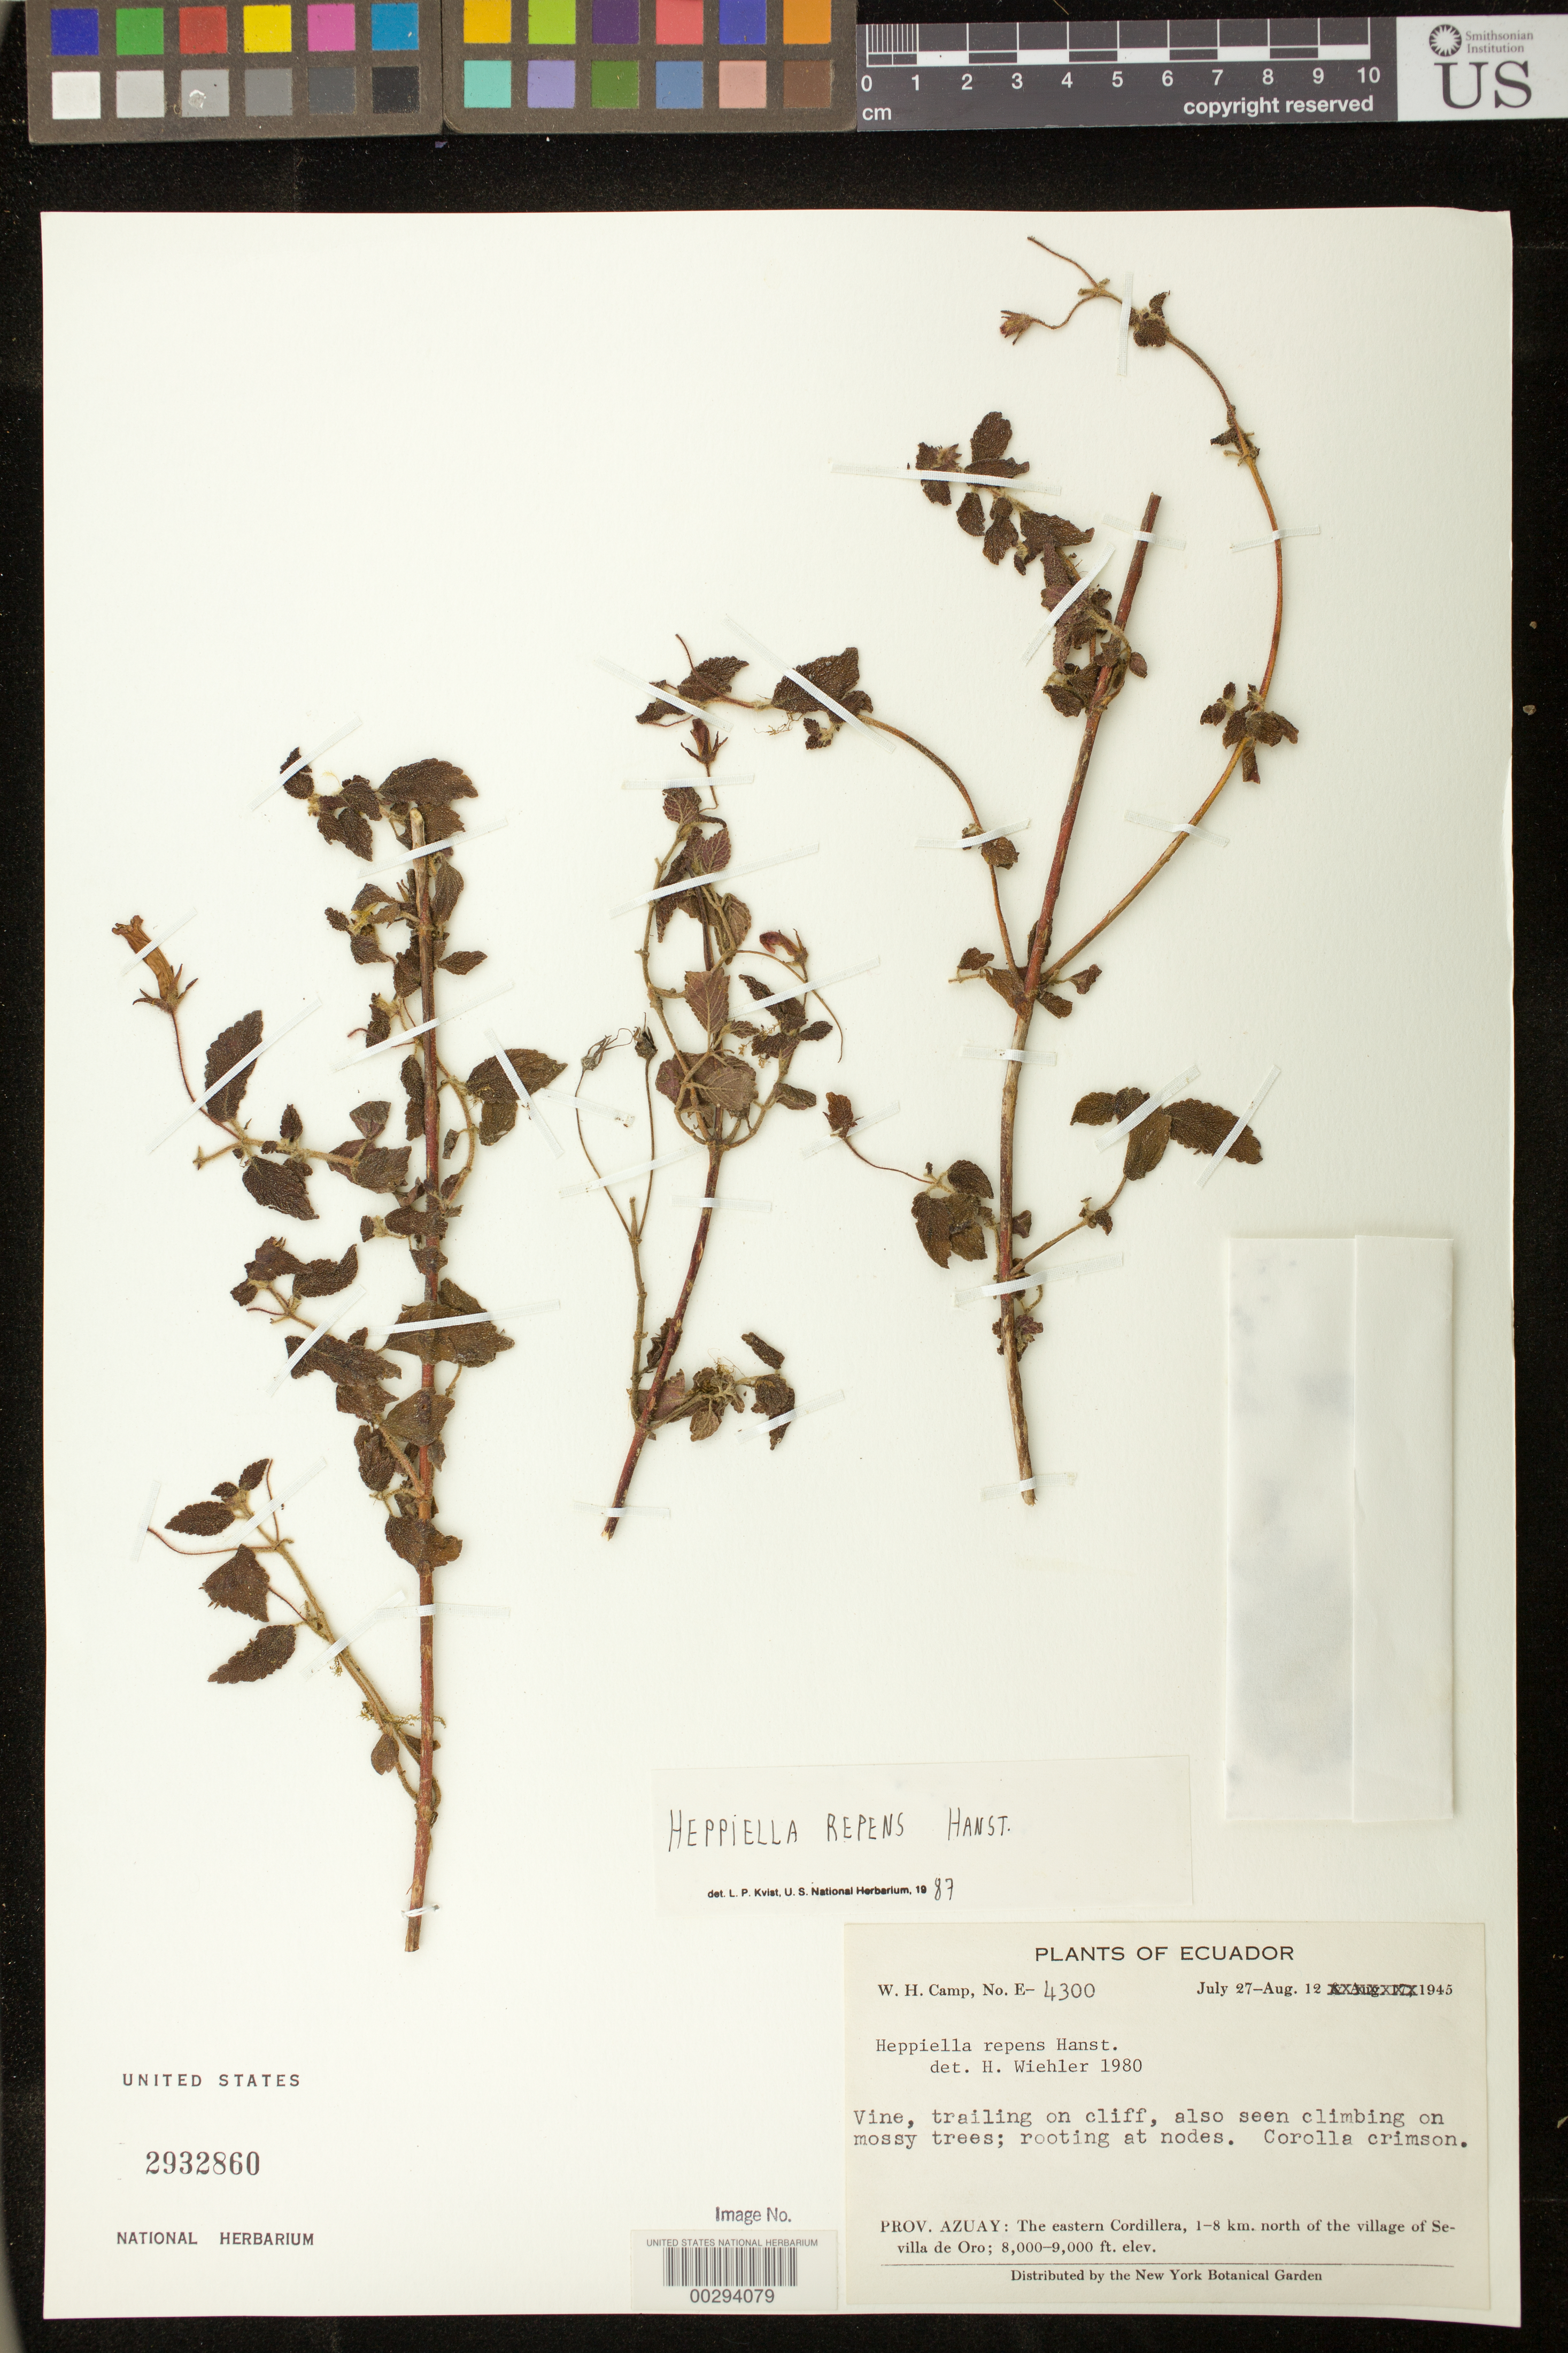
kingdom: Plantae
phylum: Tracheophyta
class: Magnoliopsida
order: Lamiales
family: Gesneriaceae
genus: Heppiella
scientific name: Heppiella repens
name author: Hanst.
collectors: W. H. Camp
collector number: E- 4300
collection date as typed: Jul-Aug 1945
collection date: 1945-07/1945-08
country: Ecuador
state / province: Azuay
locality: Eastern cordillera, 1-8 km N of the village of Sevilla de Oro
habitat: Trailing on cliff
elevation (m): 2438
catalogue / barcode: US 2932860